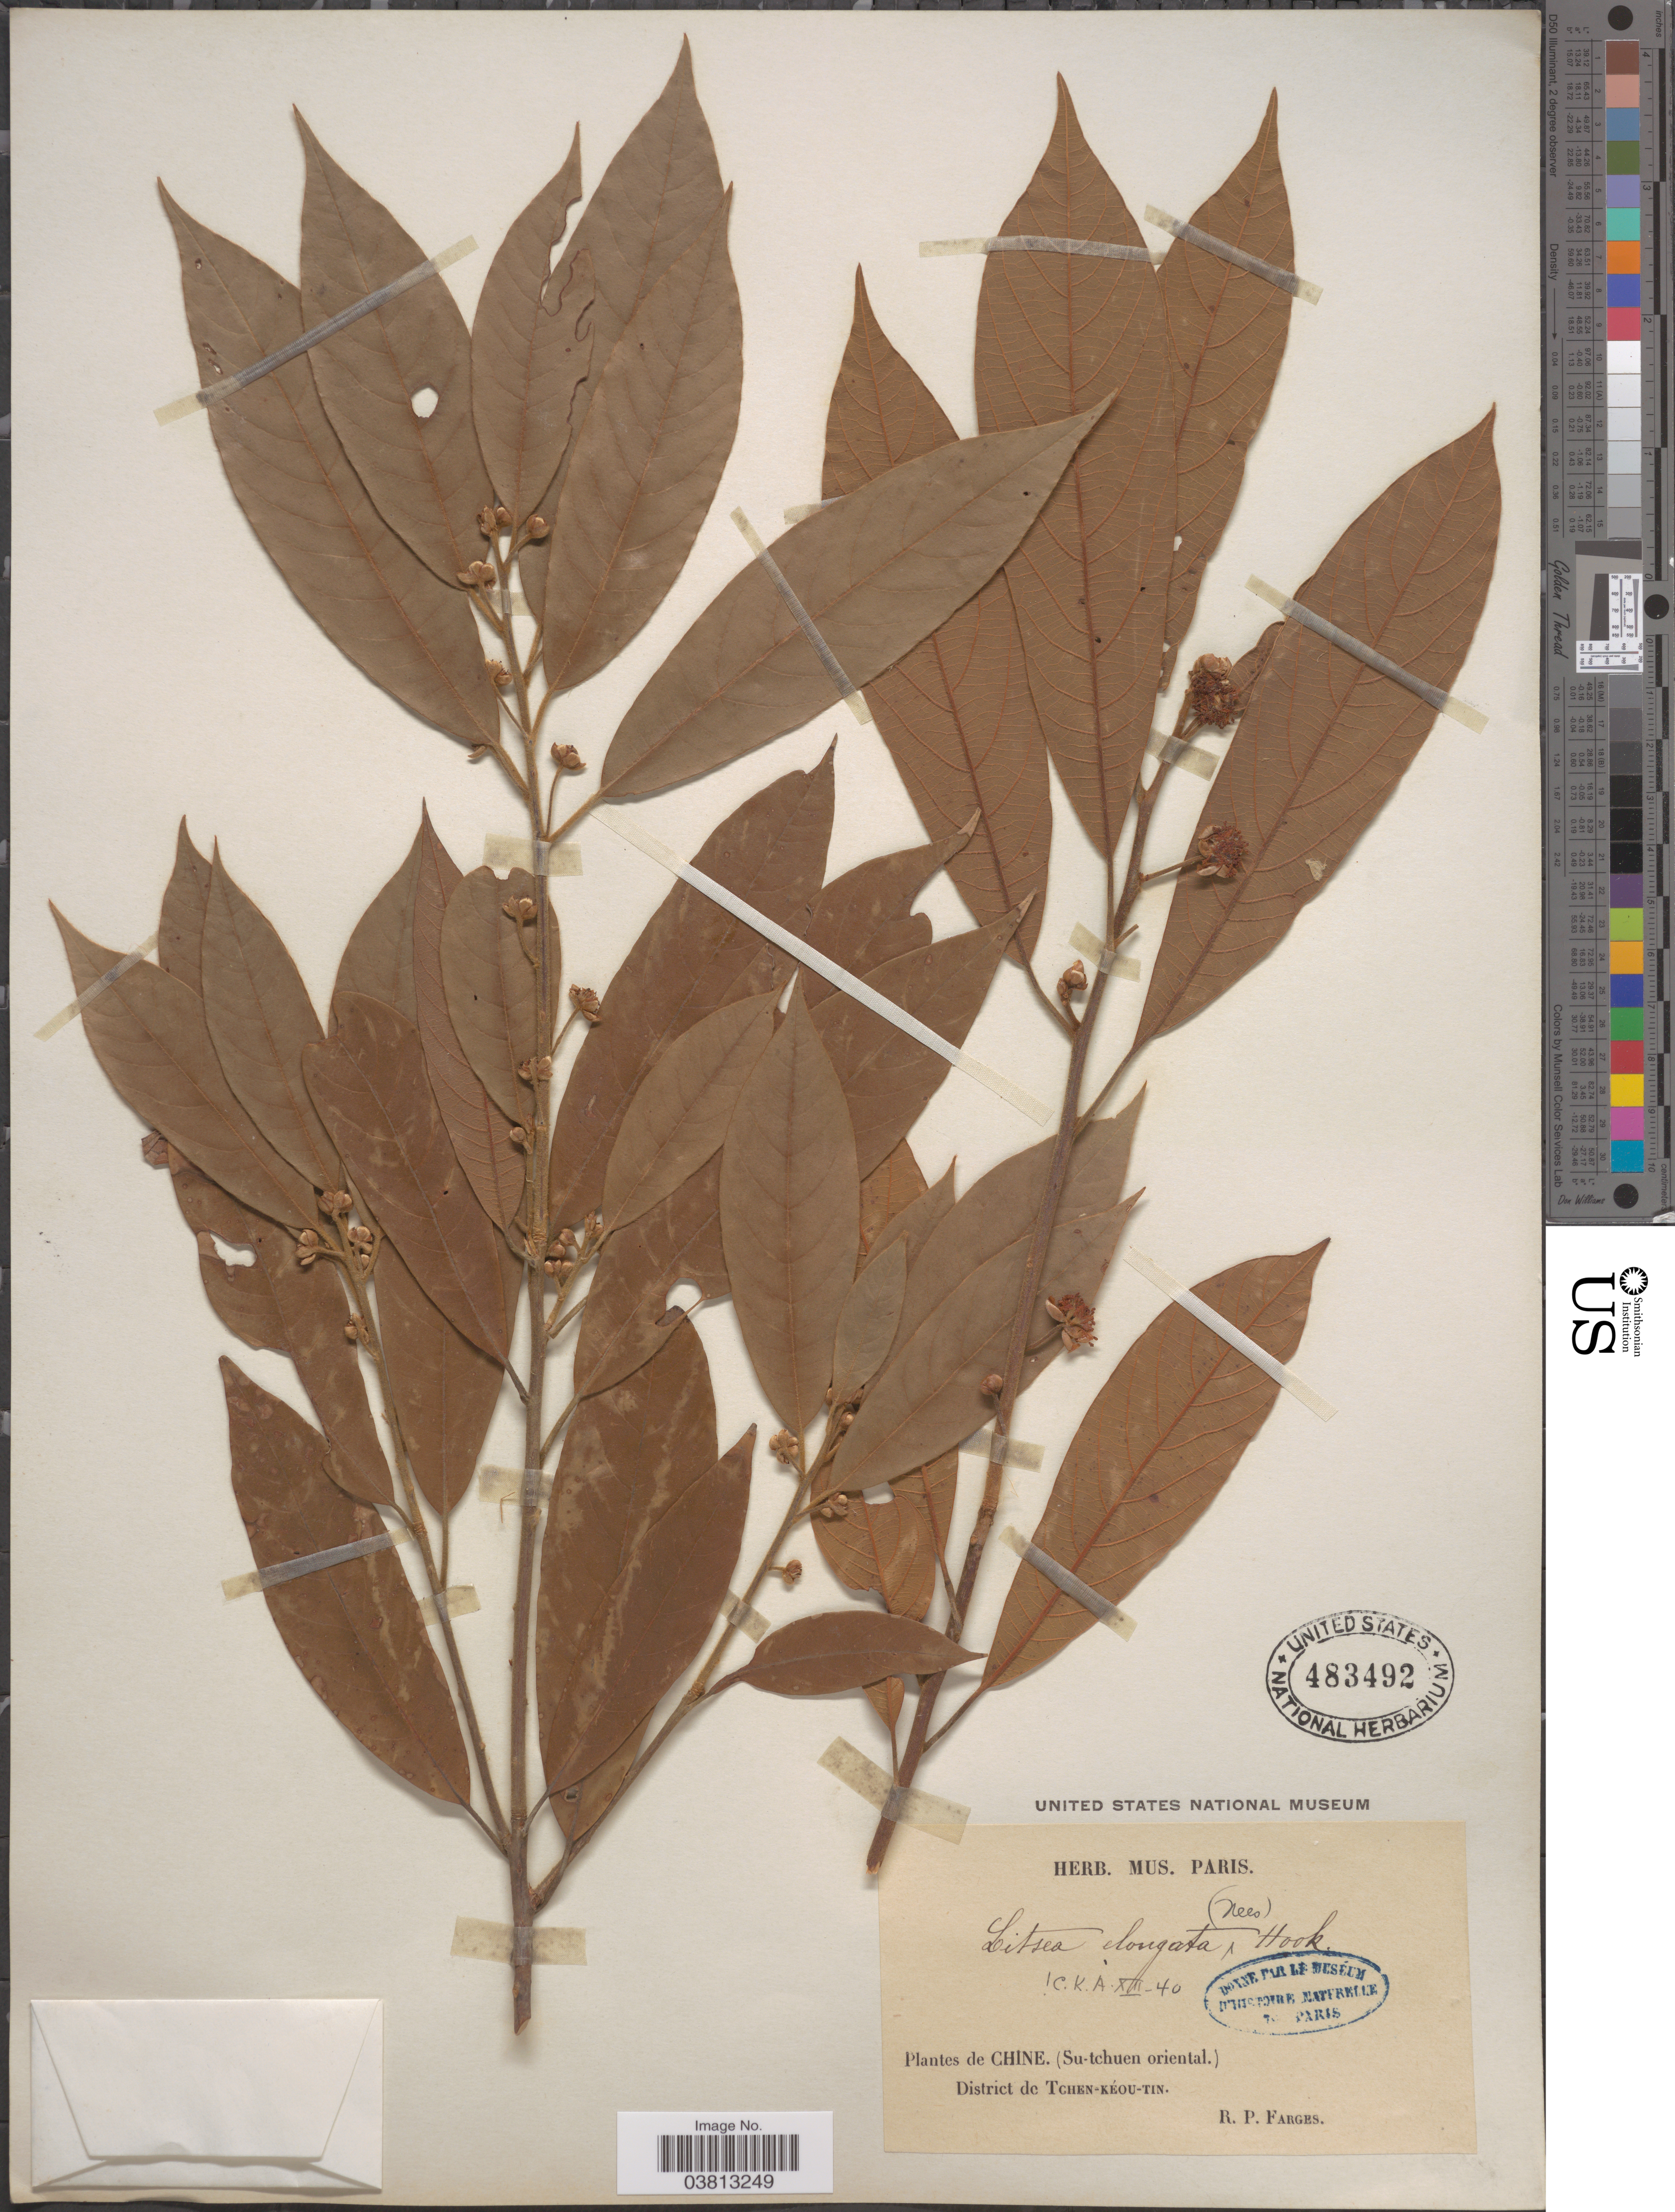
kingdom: Plantae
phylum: Tracheophyta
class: Magnoliopsida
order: Laurales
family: Lauraceae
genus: Litsea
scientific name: Litsea elongata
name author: (Nees) Hook. f.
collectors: R. Farges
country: China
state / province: Sichuan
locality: (Su-tchuen oriental). District de Tchen-Kéou-Tin.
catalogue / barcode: US 483492